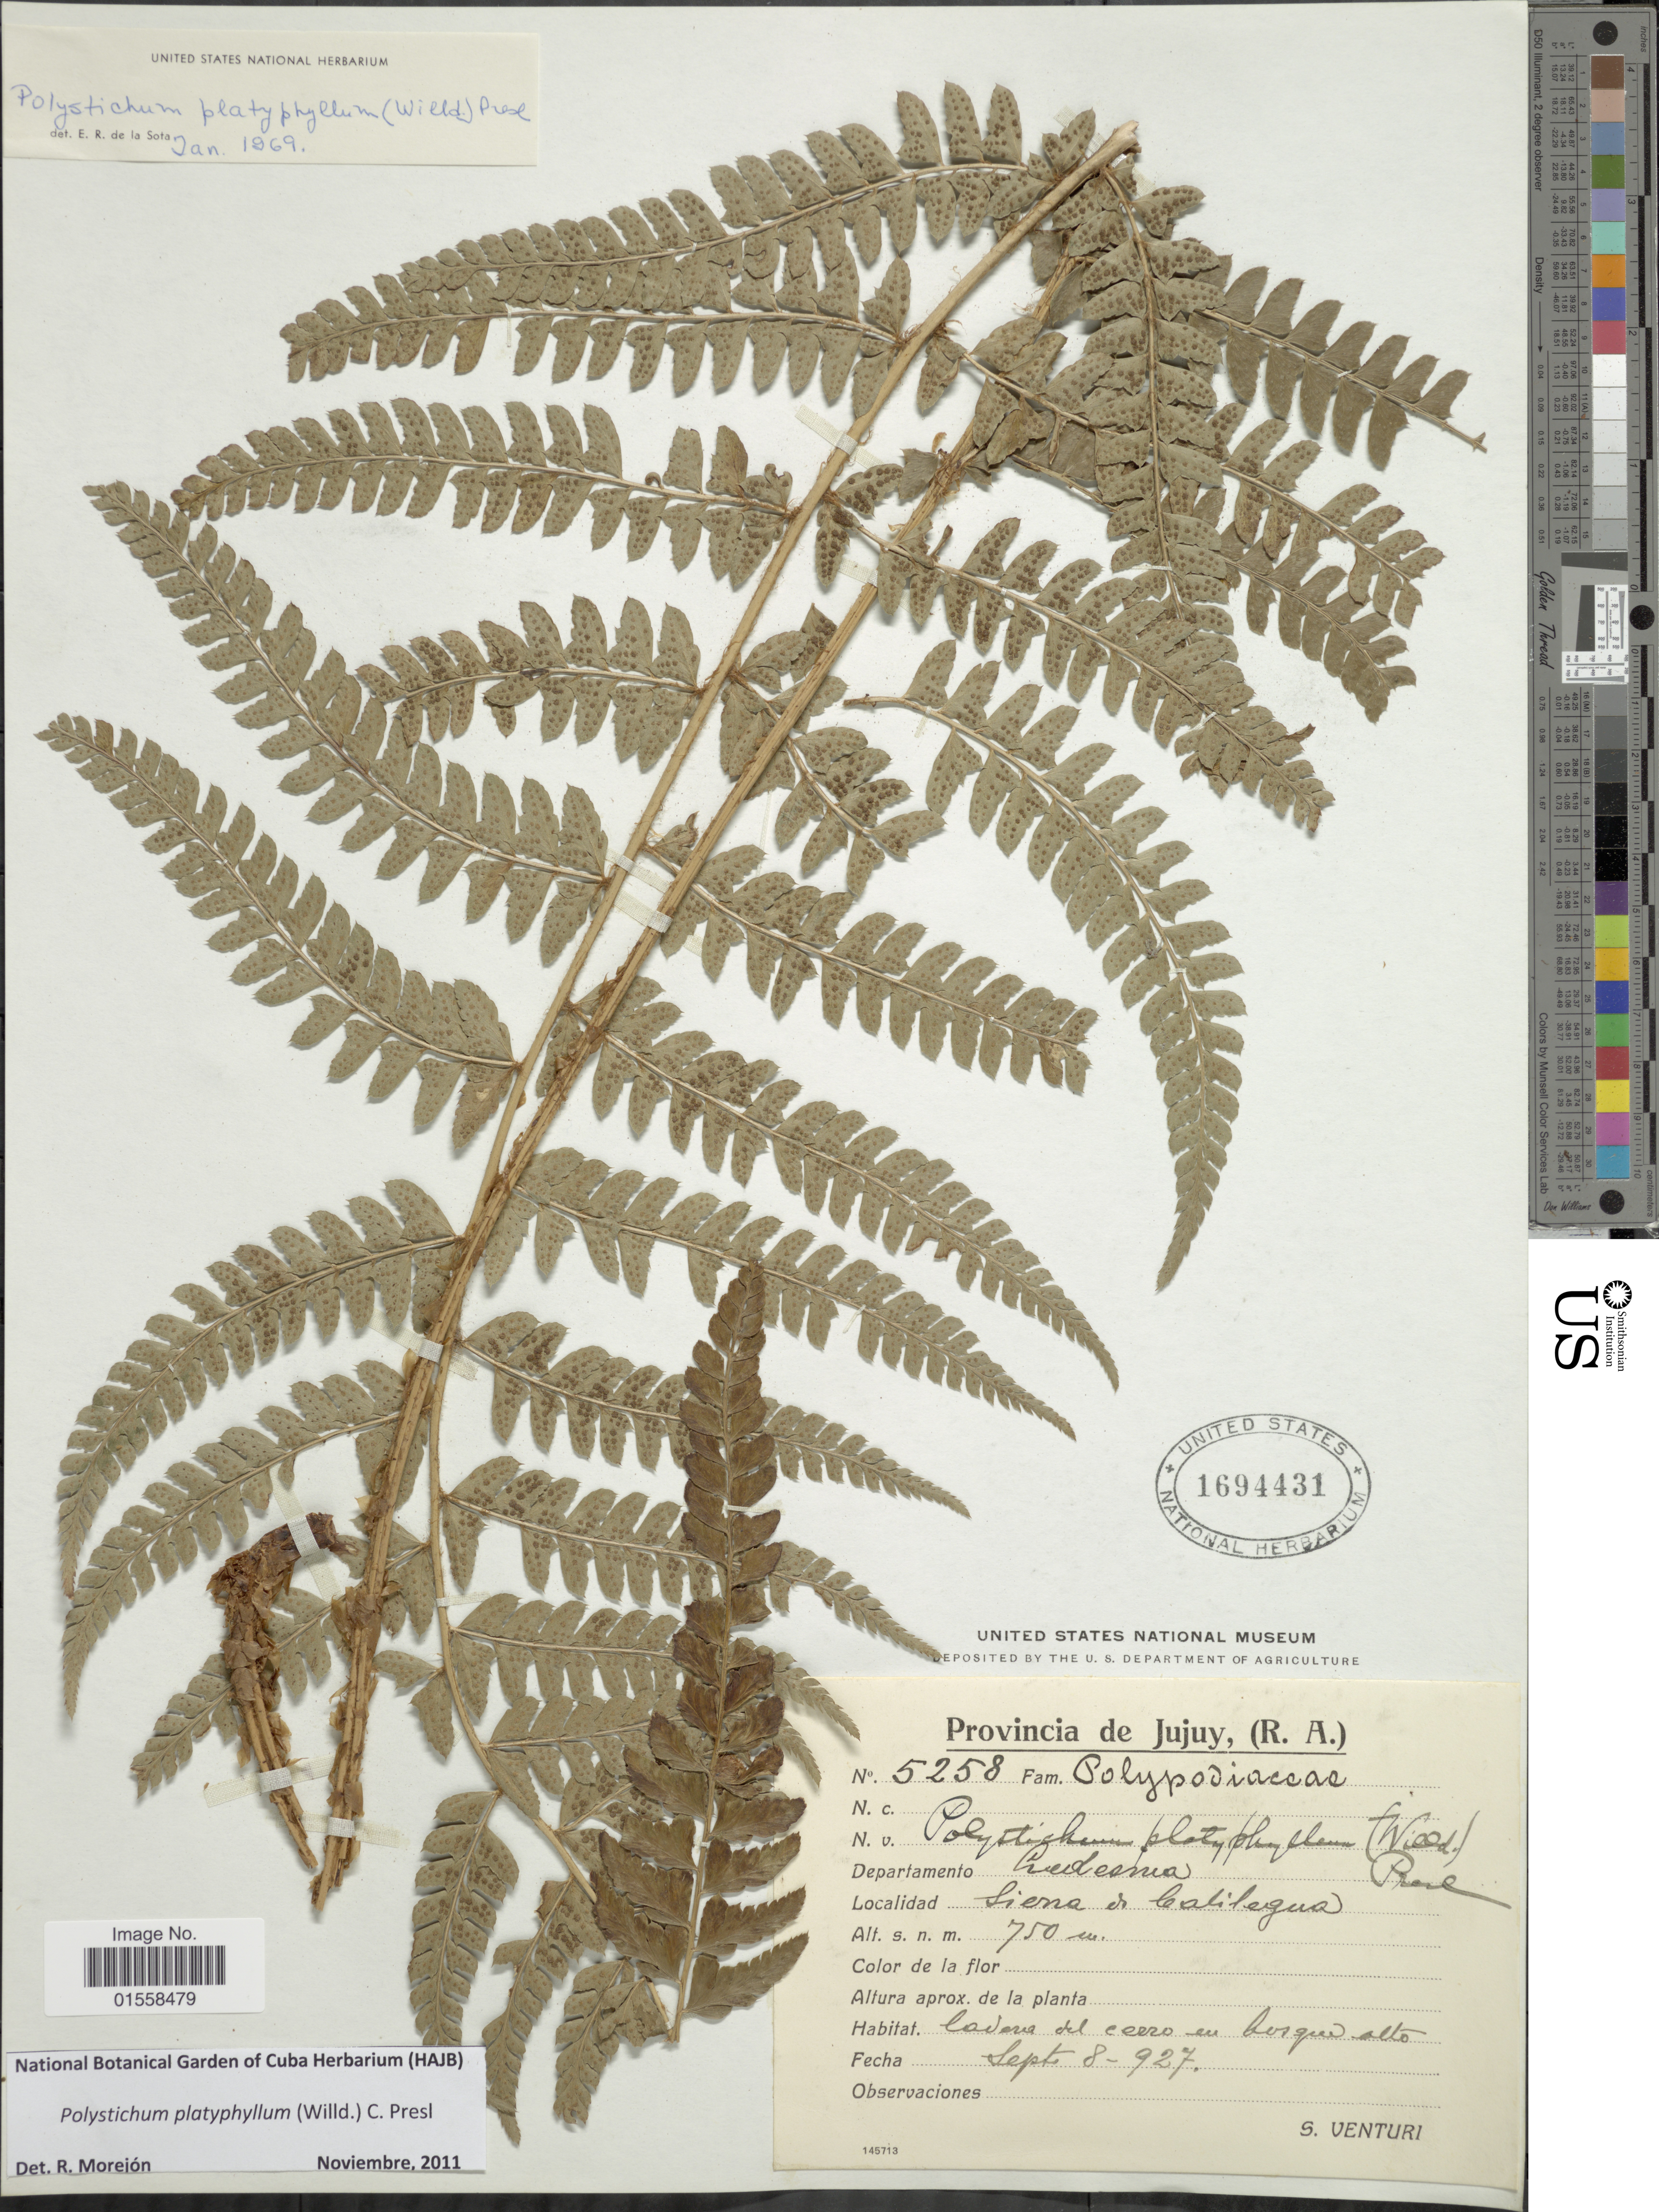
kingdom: Plantae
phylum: Tracheophyta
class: Polypodiopsida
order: Polypodiales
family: Dryopteridaceae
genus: Polystichum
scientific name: Polystichum platyphyllum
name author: (Willd.) C. Presl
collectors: S. Venturi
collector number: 5258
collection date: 1927-09-08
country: Argentina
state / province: Jujuy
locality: Privincia de Jujuy (R. A. ). Departamento Ludesma, Sierra de Calilegua.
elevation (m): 750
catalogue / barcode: US 1694431